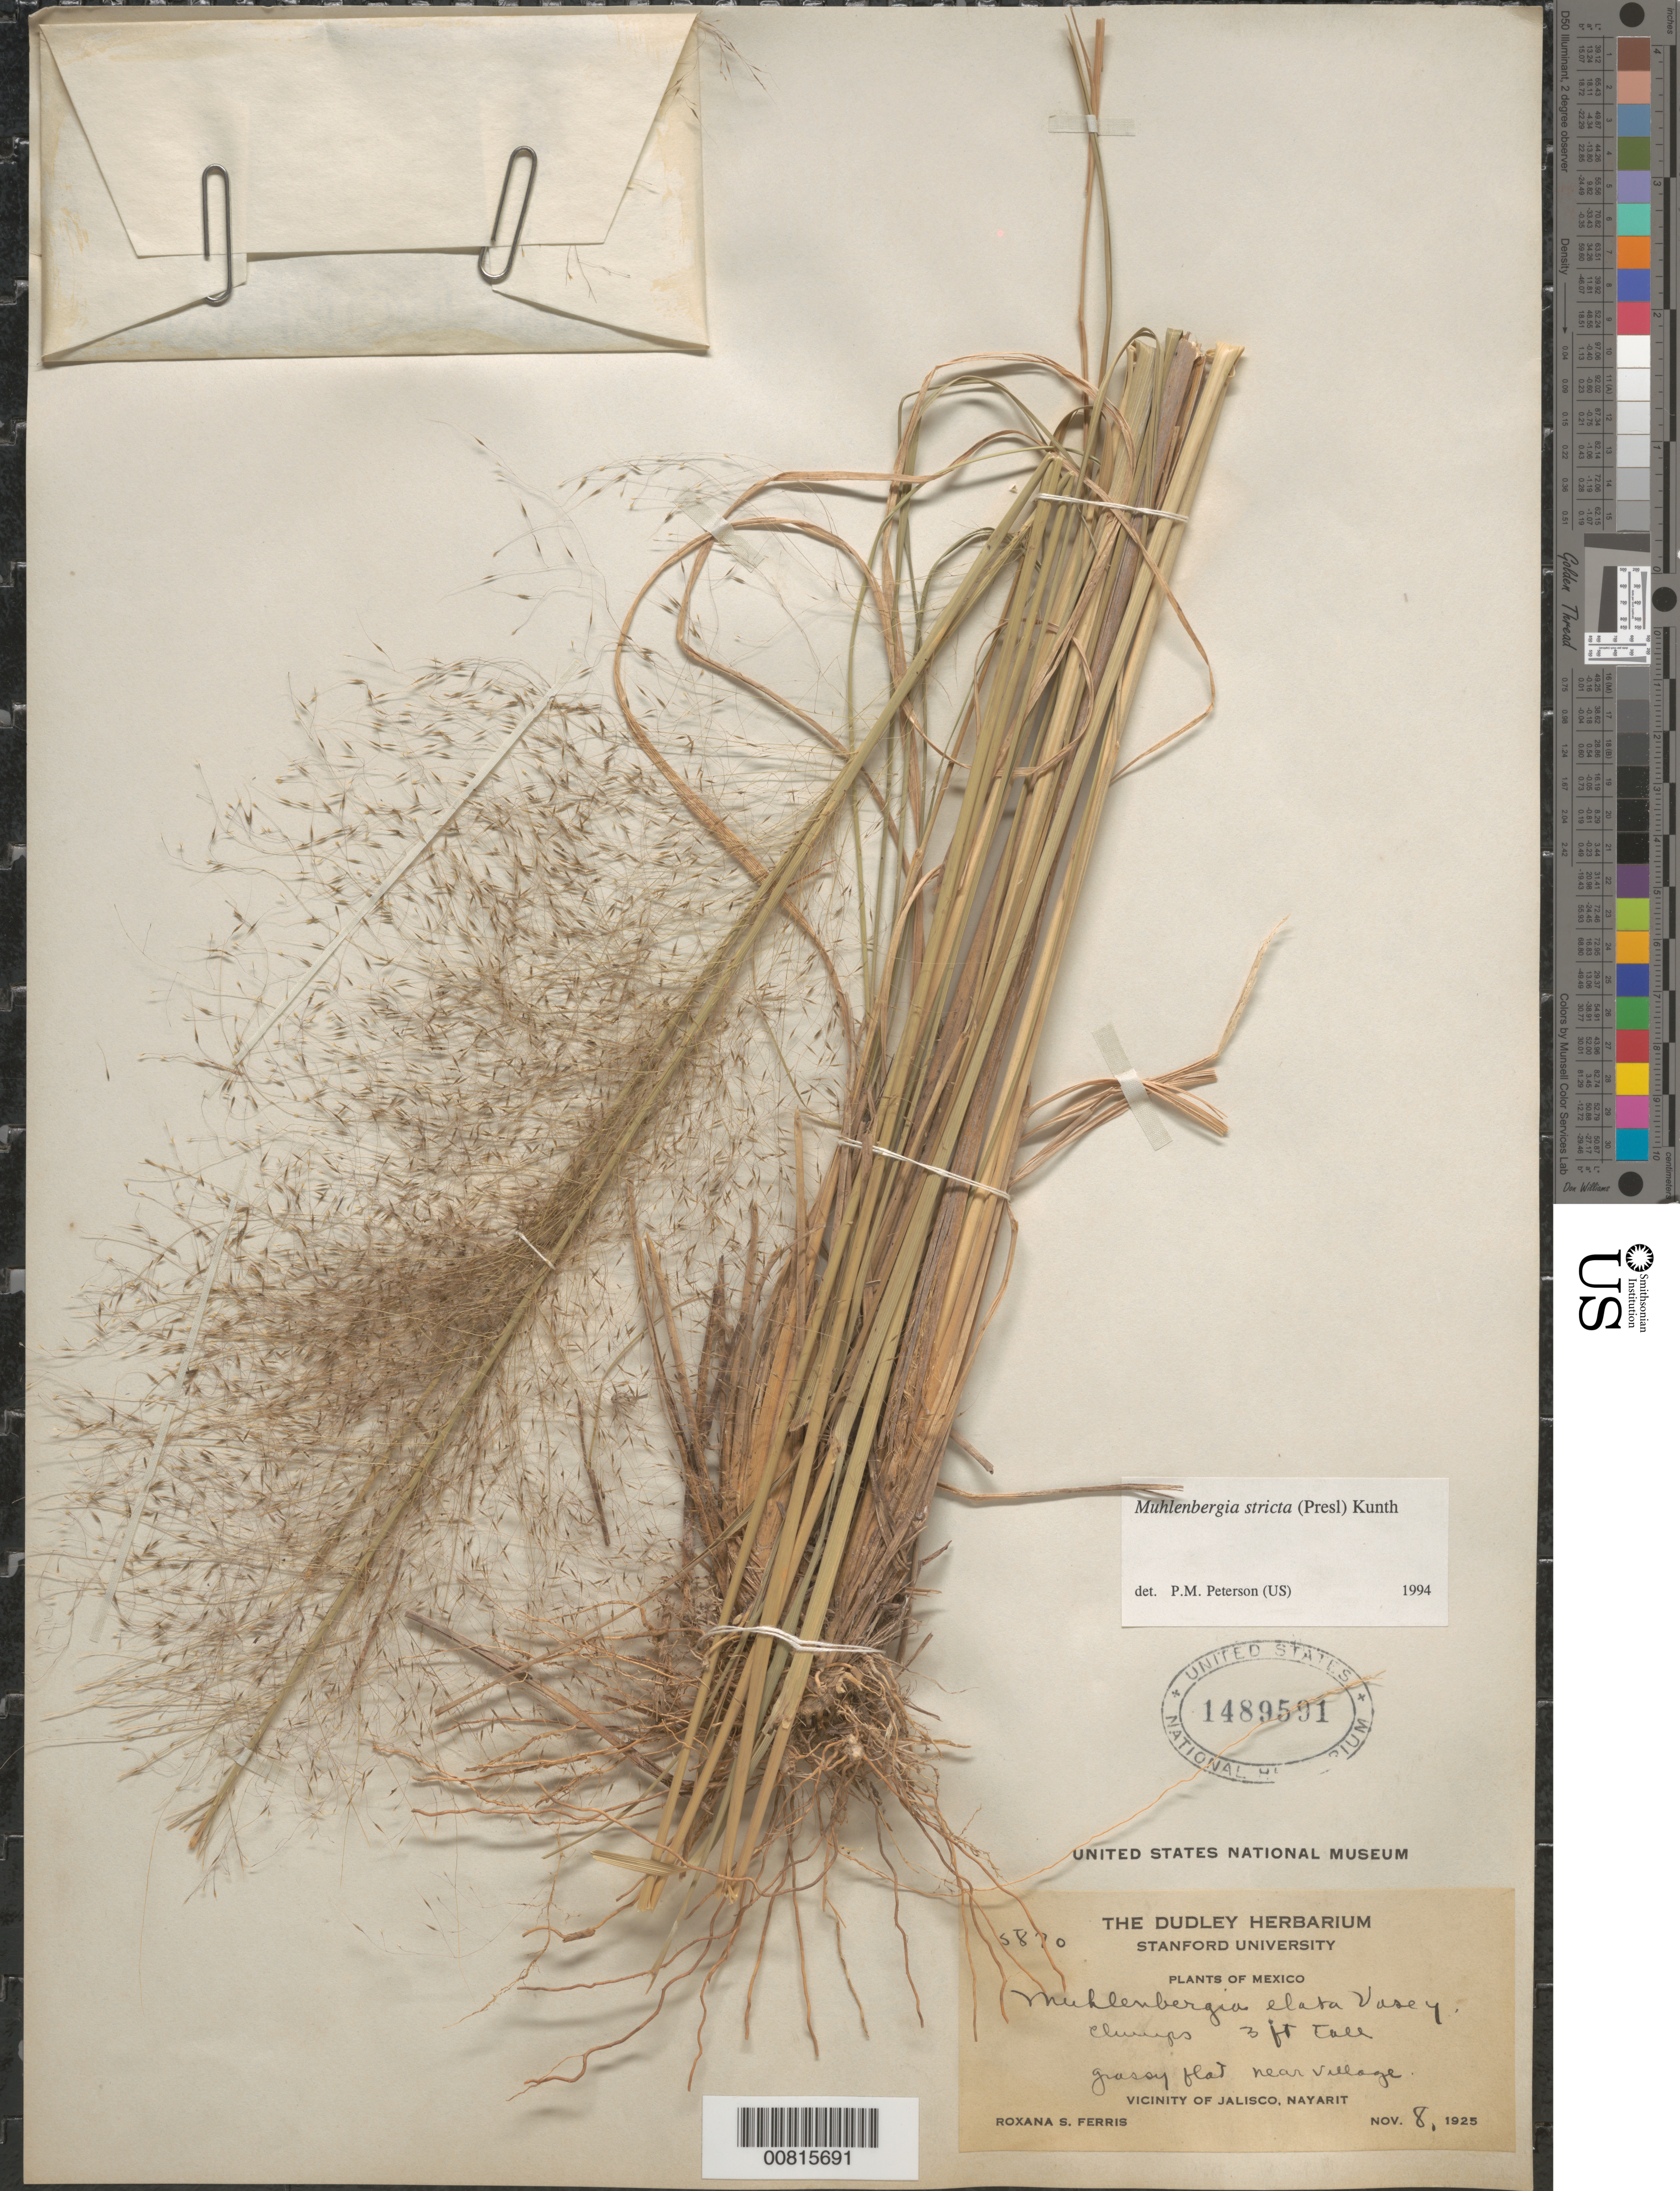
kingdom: Plantae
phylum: Tracheophyta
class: Liliopsida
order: Poales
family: Poaceae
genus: Muhlenbergia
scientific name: Muhlenbergia stricta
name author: (J. Presl) Kunth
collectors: R. S. Felger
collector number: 5870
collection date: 1925-11-08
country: Mexico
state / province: Nayarit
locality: Vicinity of Jalisco, Nay.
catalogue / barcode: US 1489591